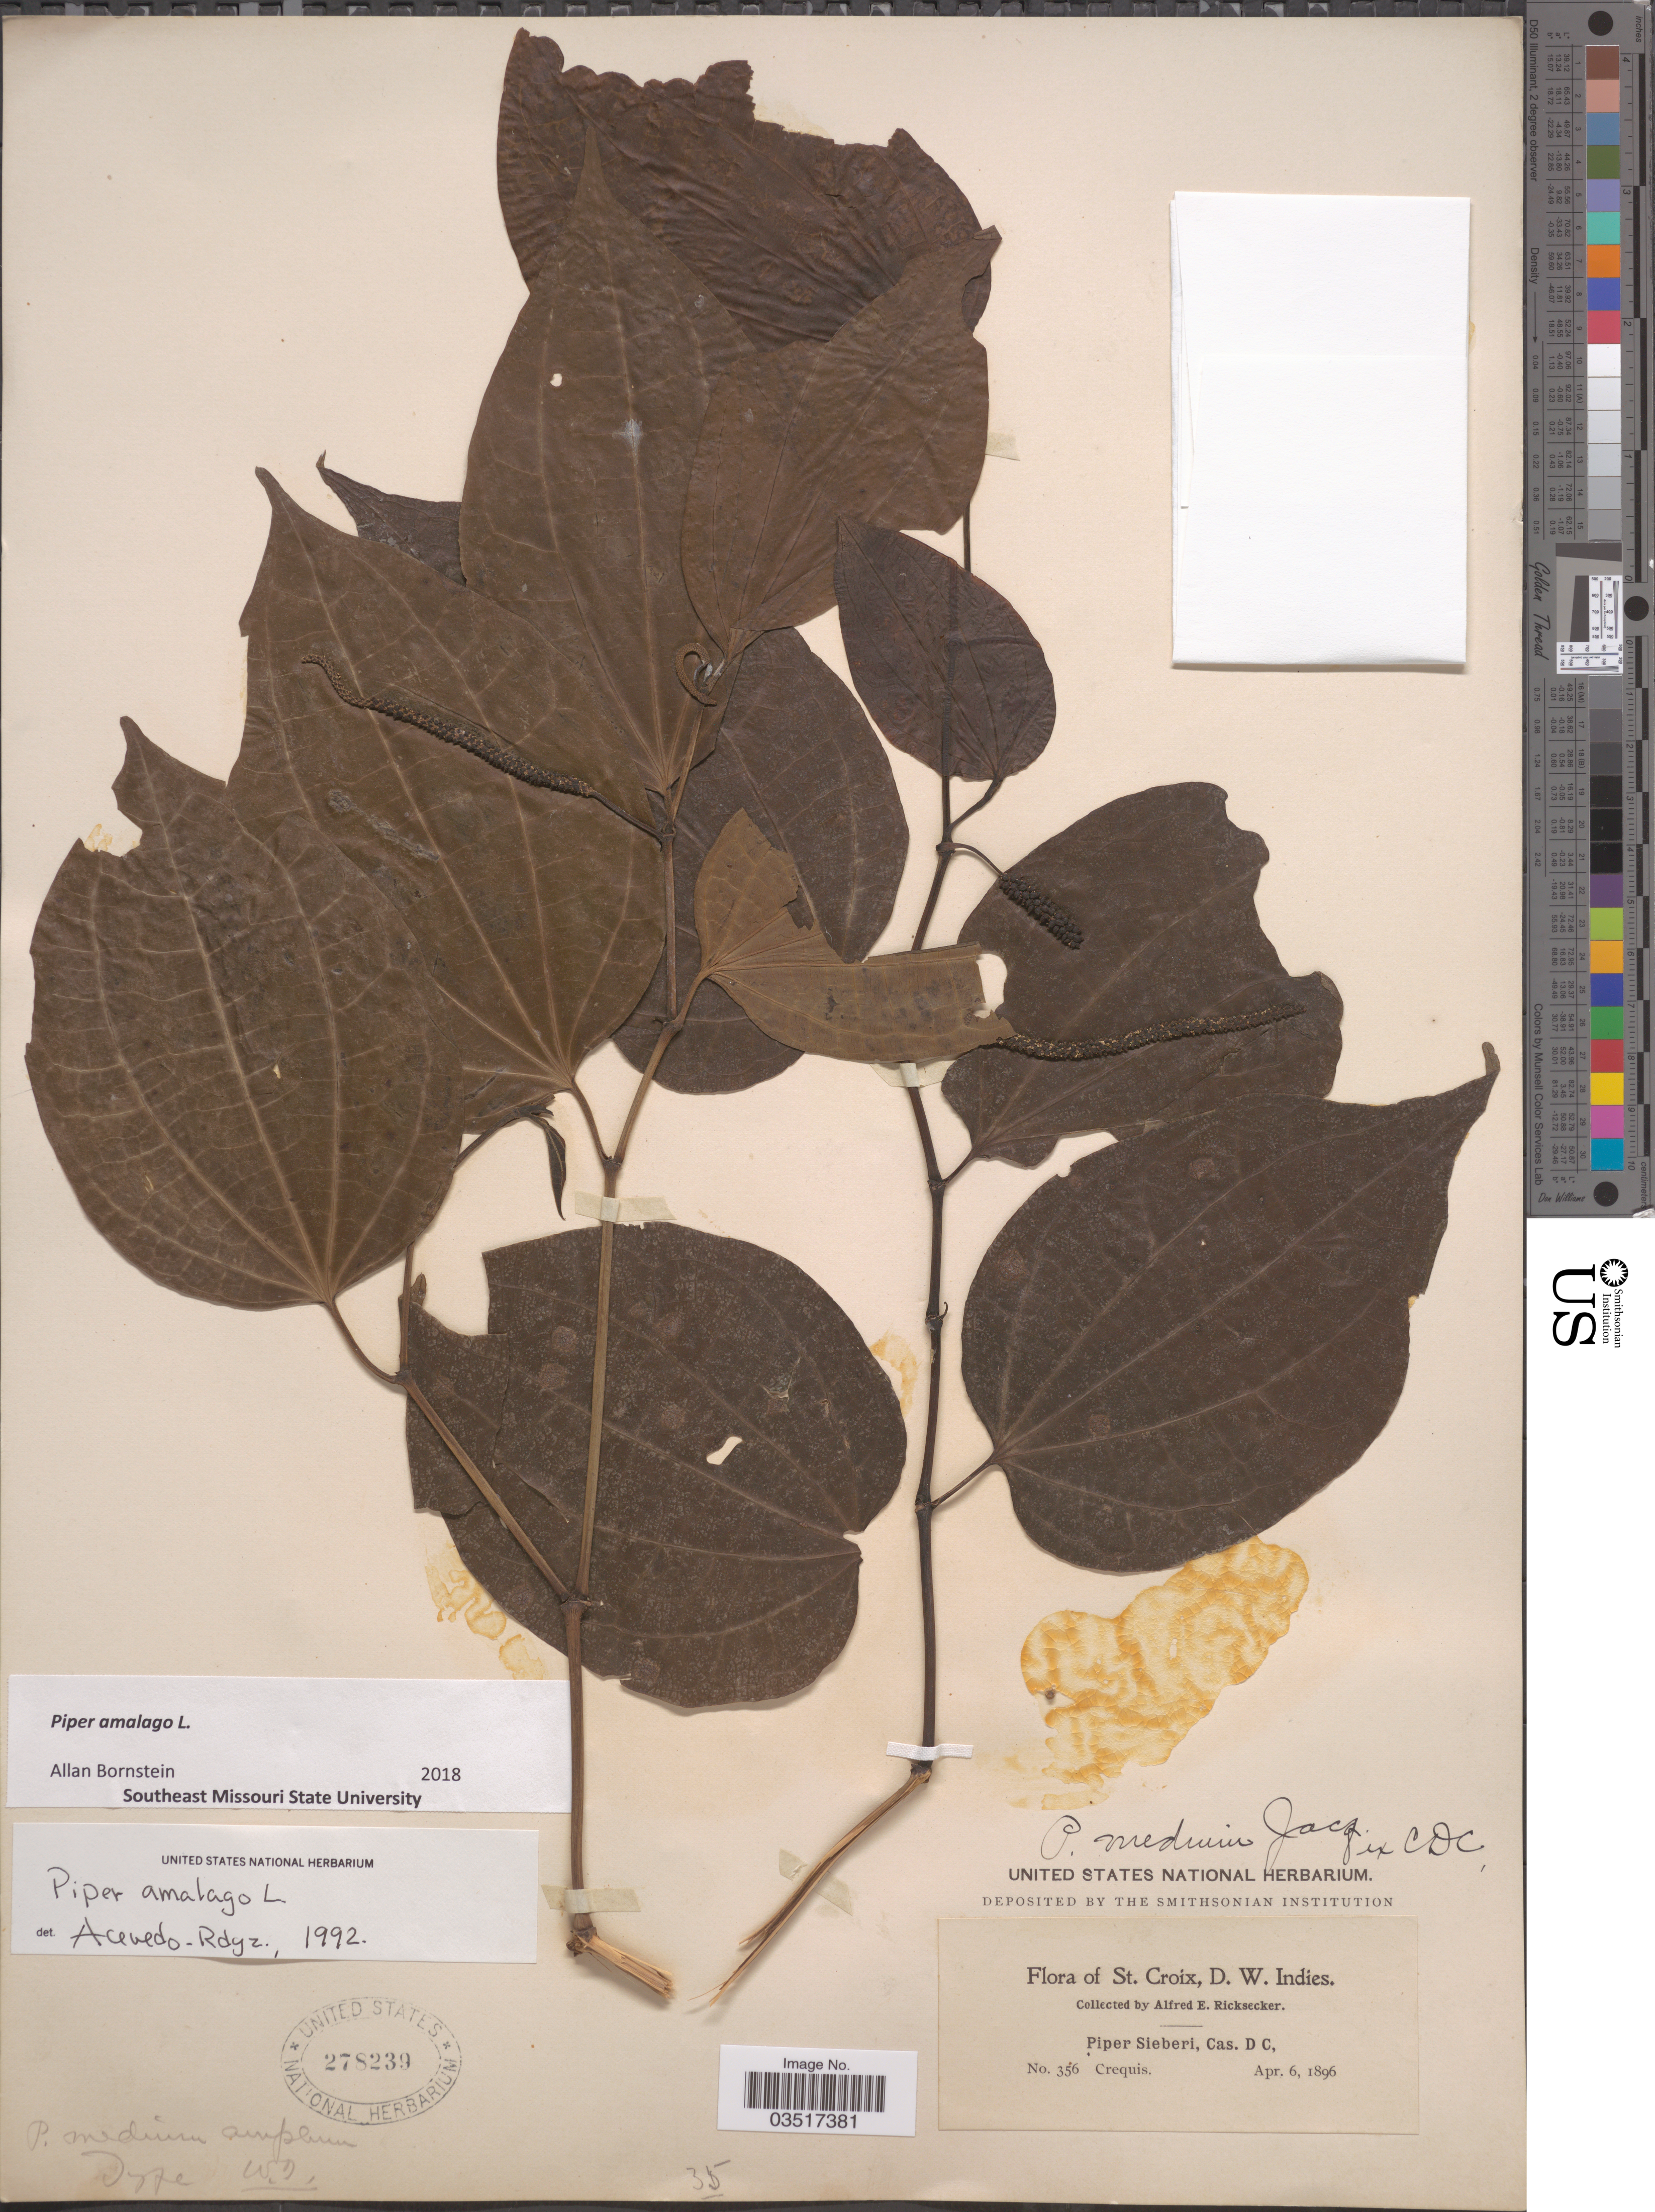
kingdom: Plantae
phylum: Tracheophyta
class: Magnoliopsida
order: Piperales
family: Piperaceae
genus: Piper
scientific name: Piper amalago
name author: L.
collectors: A. E. Ricksecker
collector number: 356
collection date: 1896-04-06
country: U.S. Virgin Islands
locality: St. Croix, D.W.Indies. Crequis.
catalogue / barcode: US 278239